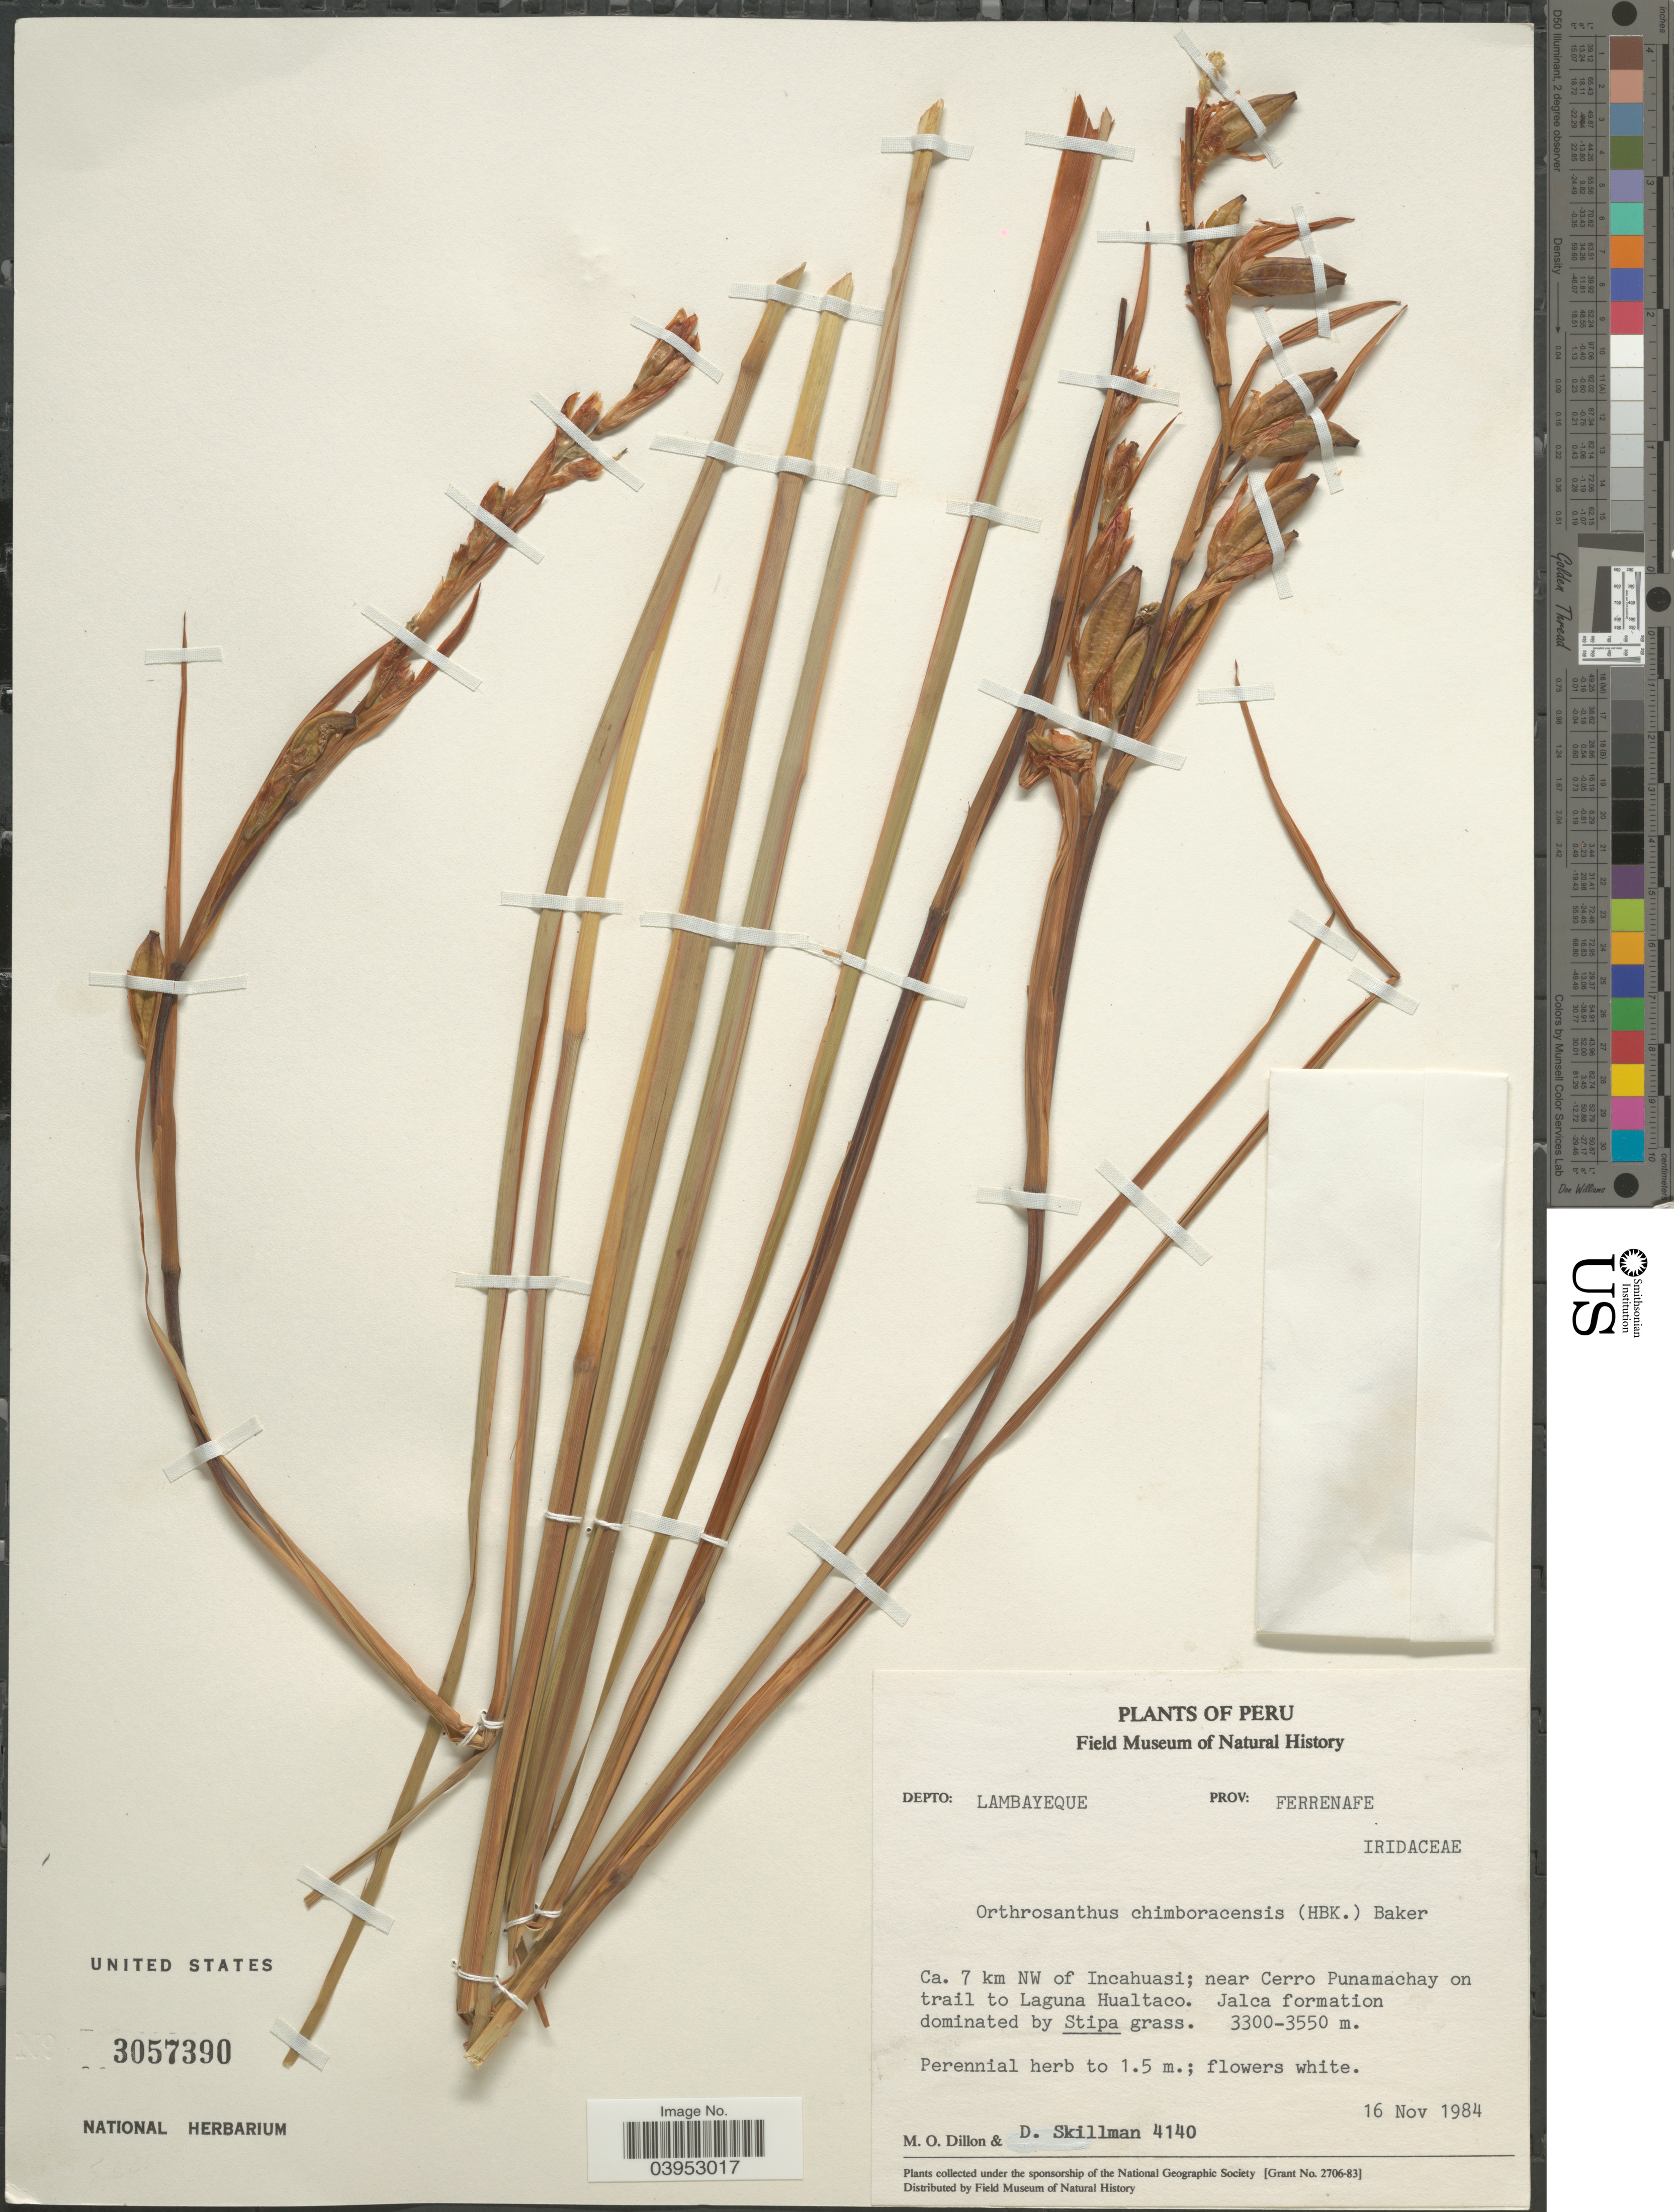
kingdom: Plantae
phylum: Tracheophyta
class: Liliopsida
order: Asparagales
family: Iridaceae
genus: Orthrosanthus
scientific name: Orthrosanthus chimboracensis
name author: (Kunth) Baker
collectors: M. O. Dillon & D. Skillman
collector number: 4140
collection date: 1984-11-16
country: Peru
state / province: Lambayeque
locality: Depto: Lambayeque. Prov: Ferrenafe. Ca. 7 km NW of Incahuasi; near Cerro Punamachay on trail to Laguna Hualtaco.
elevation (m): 3300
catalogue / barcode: US 3057390